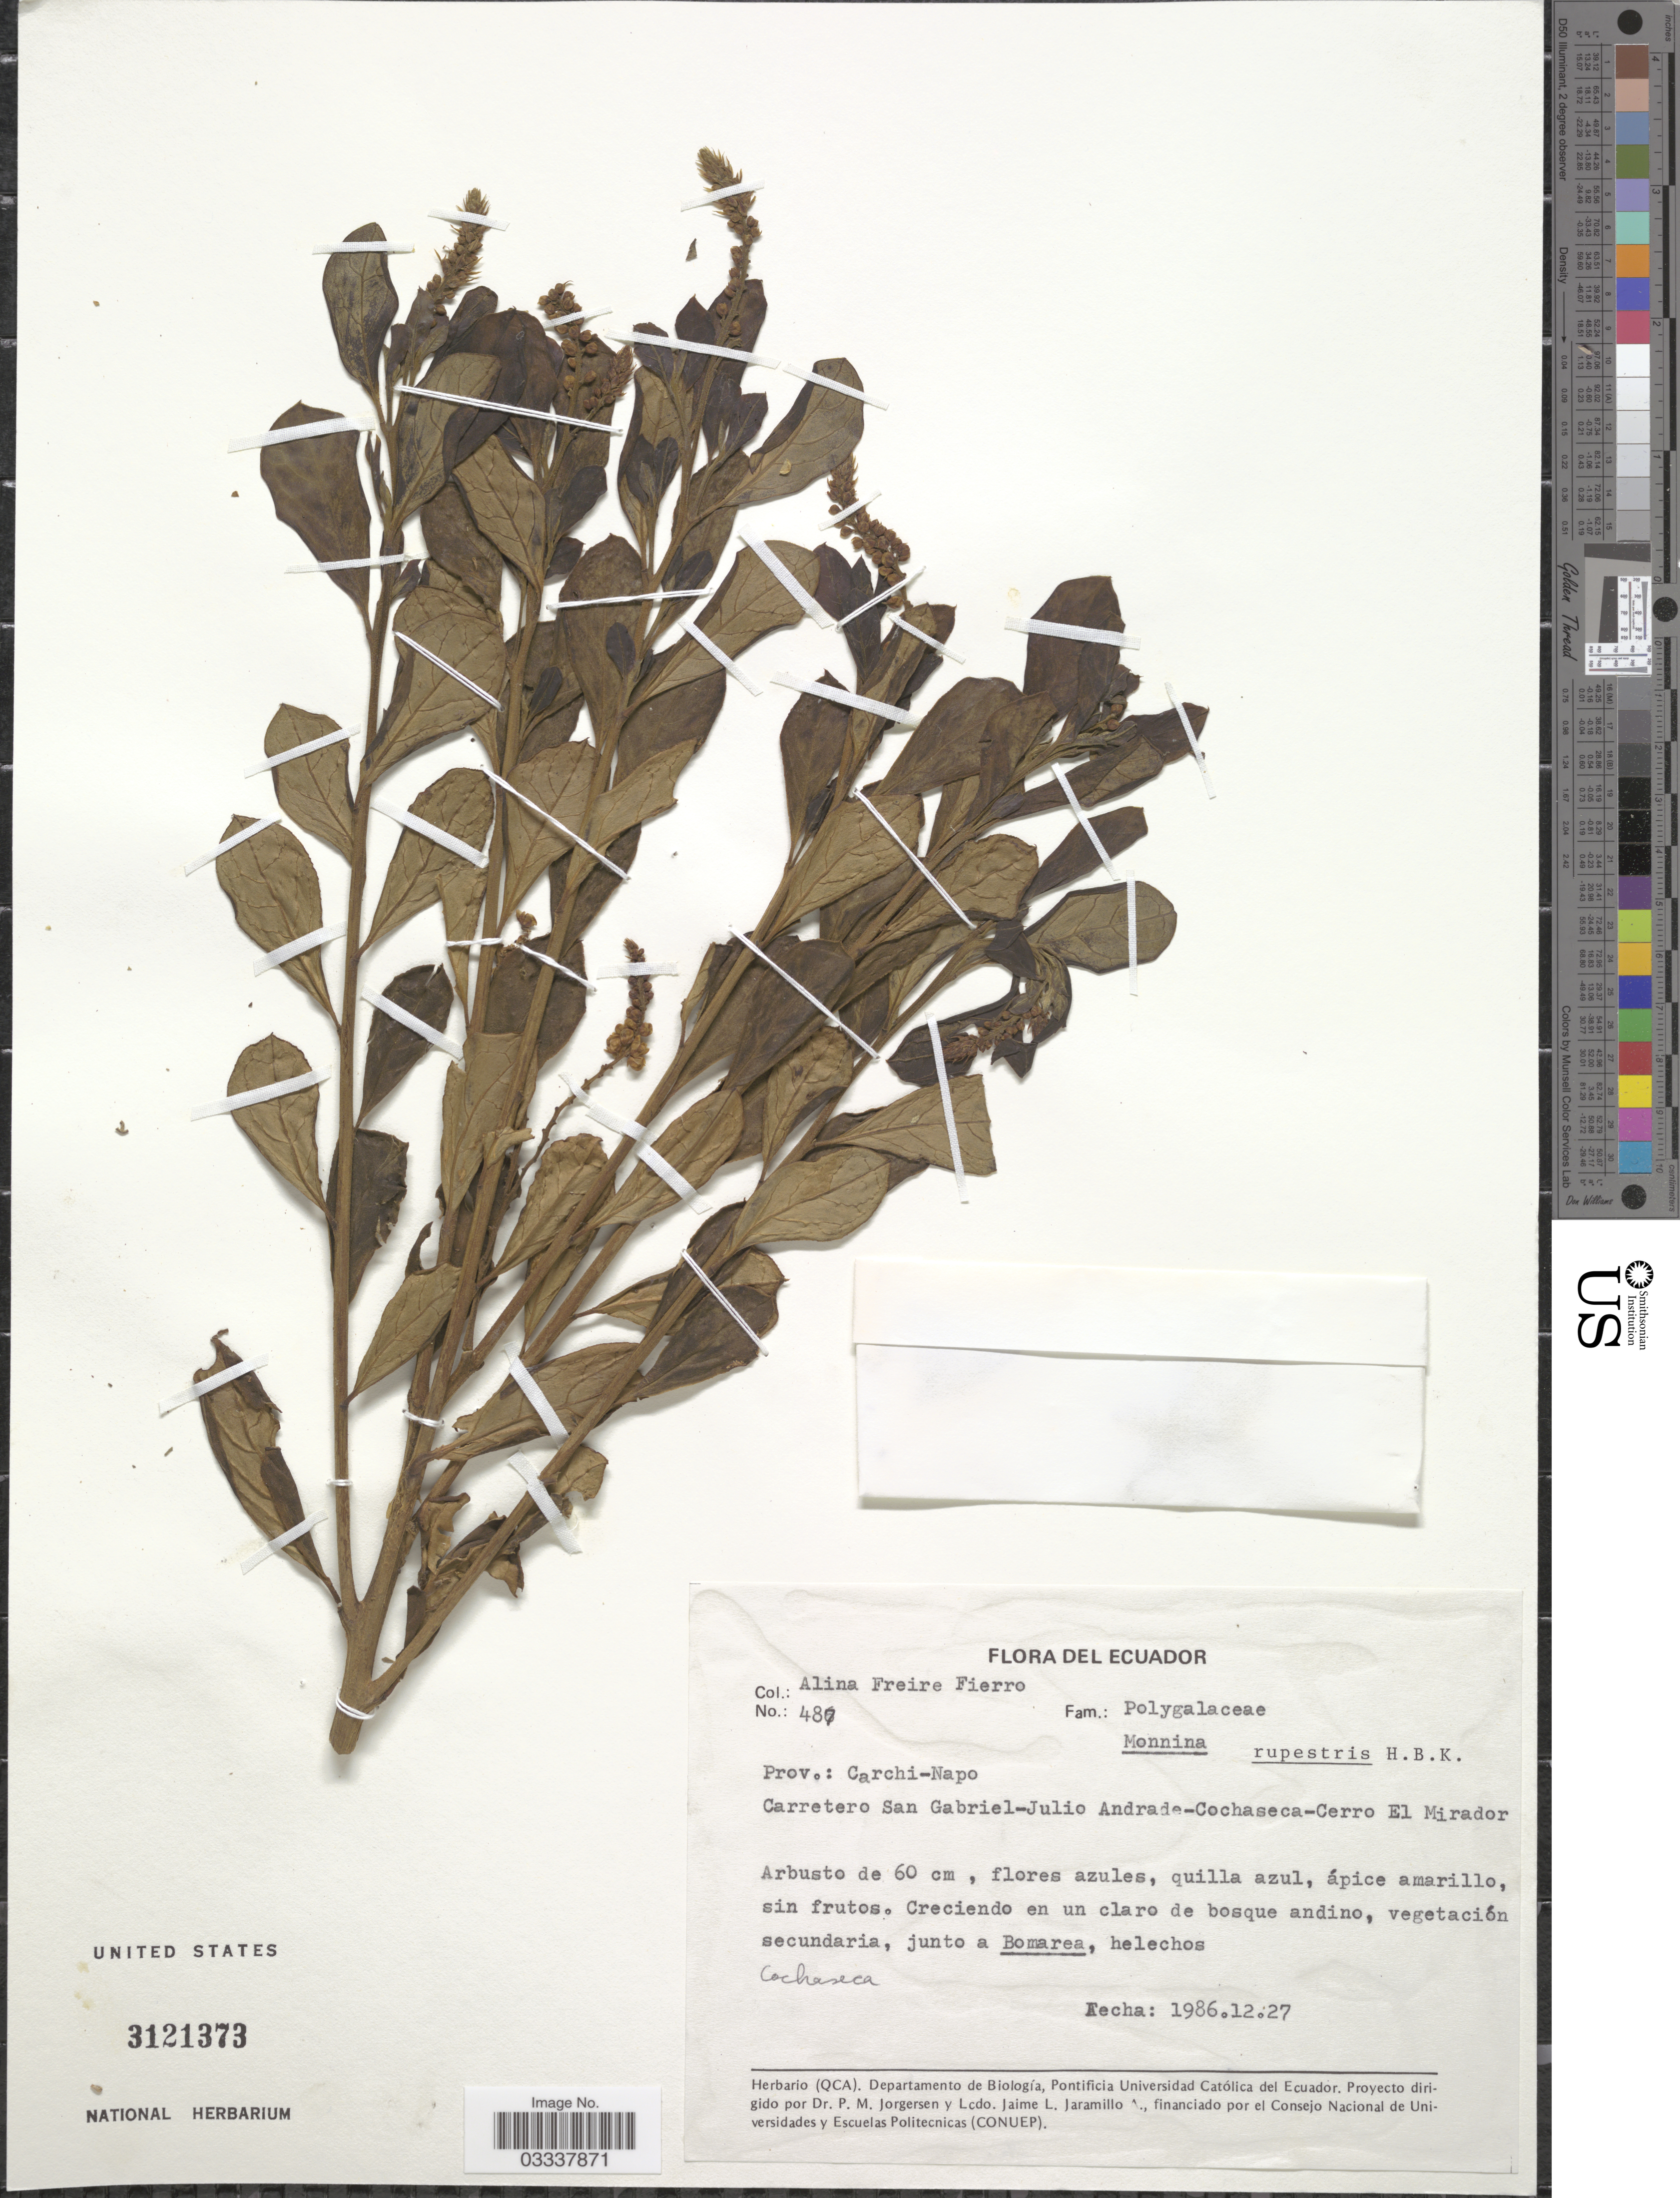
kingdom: Plantae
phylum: Tracheophyta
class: Magnoliopsida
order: Fabales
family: Polygalaceae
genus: Monnina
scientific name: Monnina rupestris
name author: Kunth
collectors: A. Freire-Fierro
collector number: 487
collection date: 1986-12-27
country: Ecuador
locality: Prov. Carchi-Napo, Carretero San Gabriel - Julio Andrade - Cochaseca - Cerro El Mirador.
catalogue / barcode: US 3121373